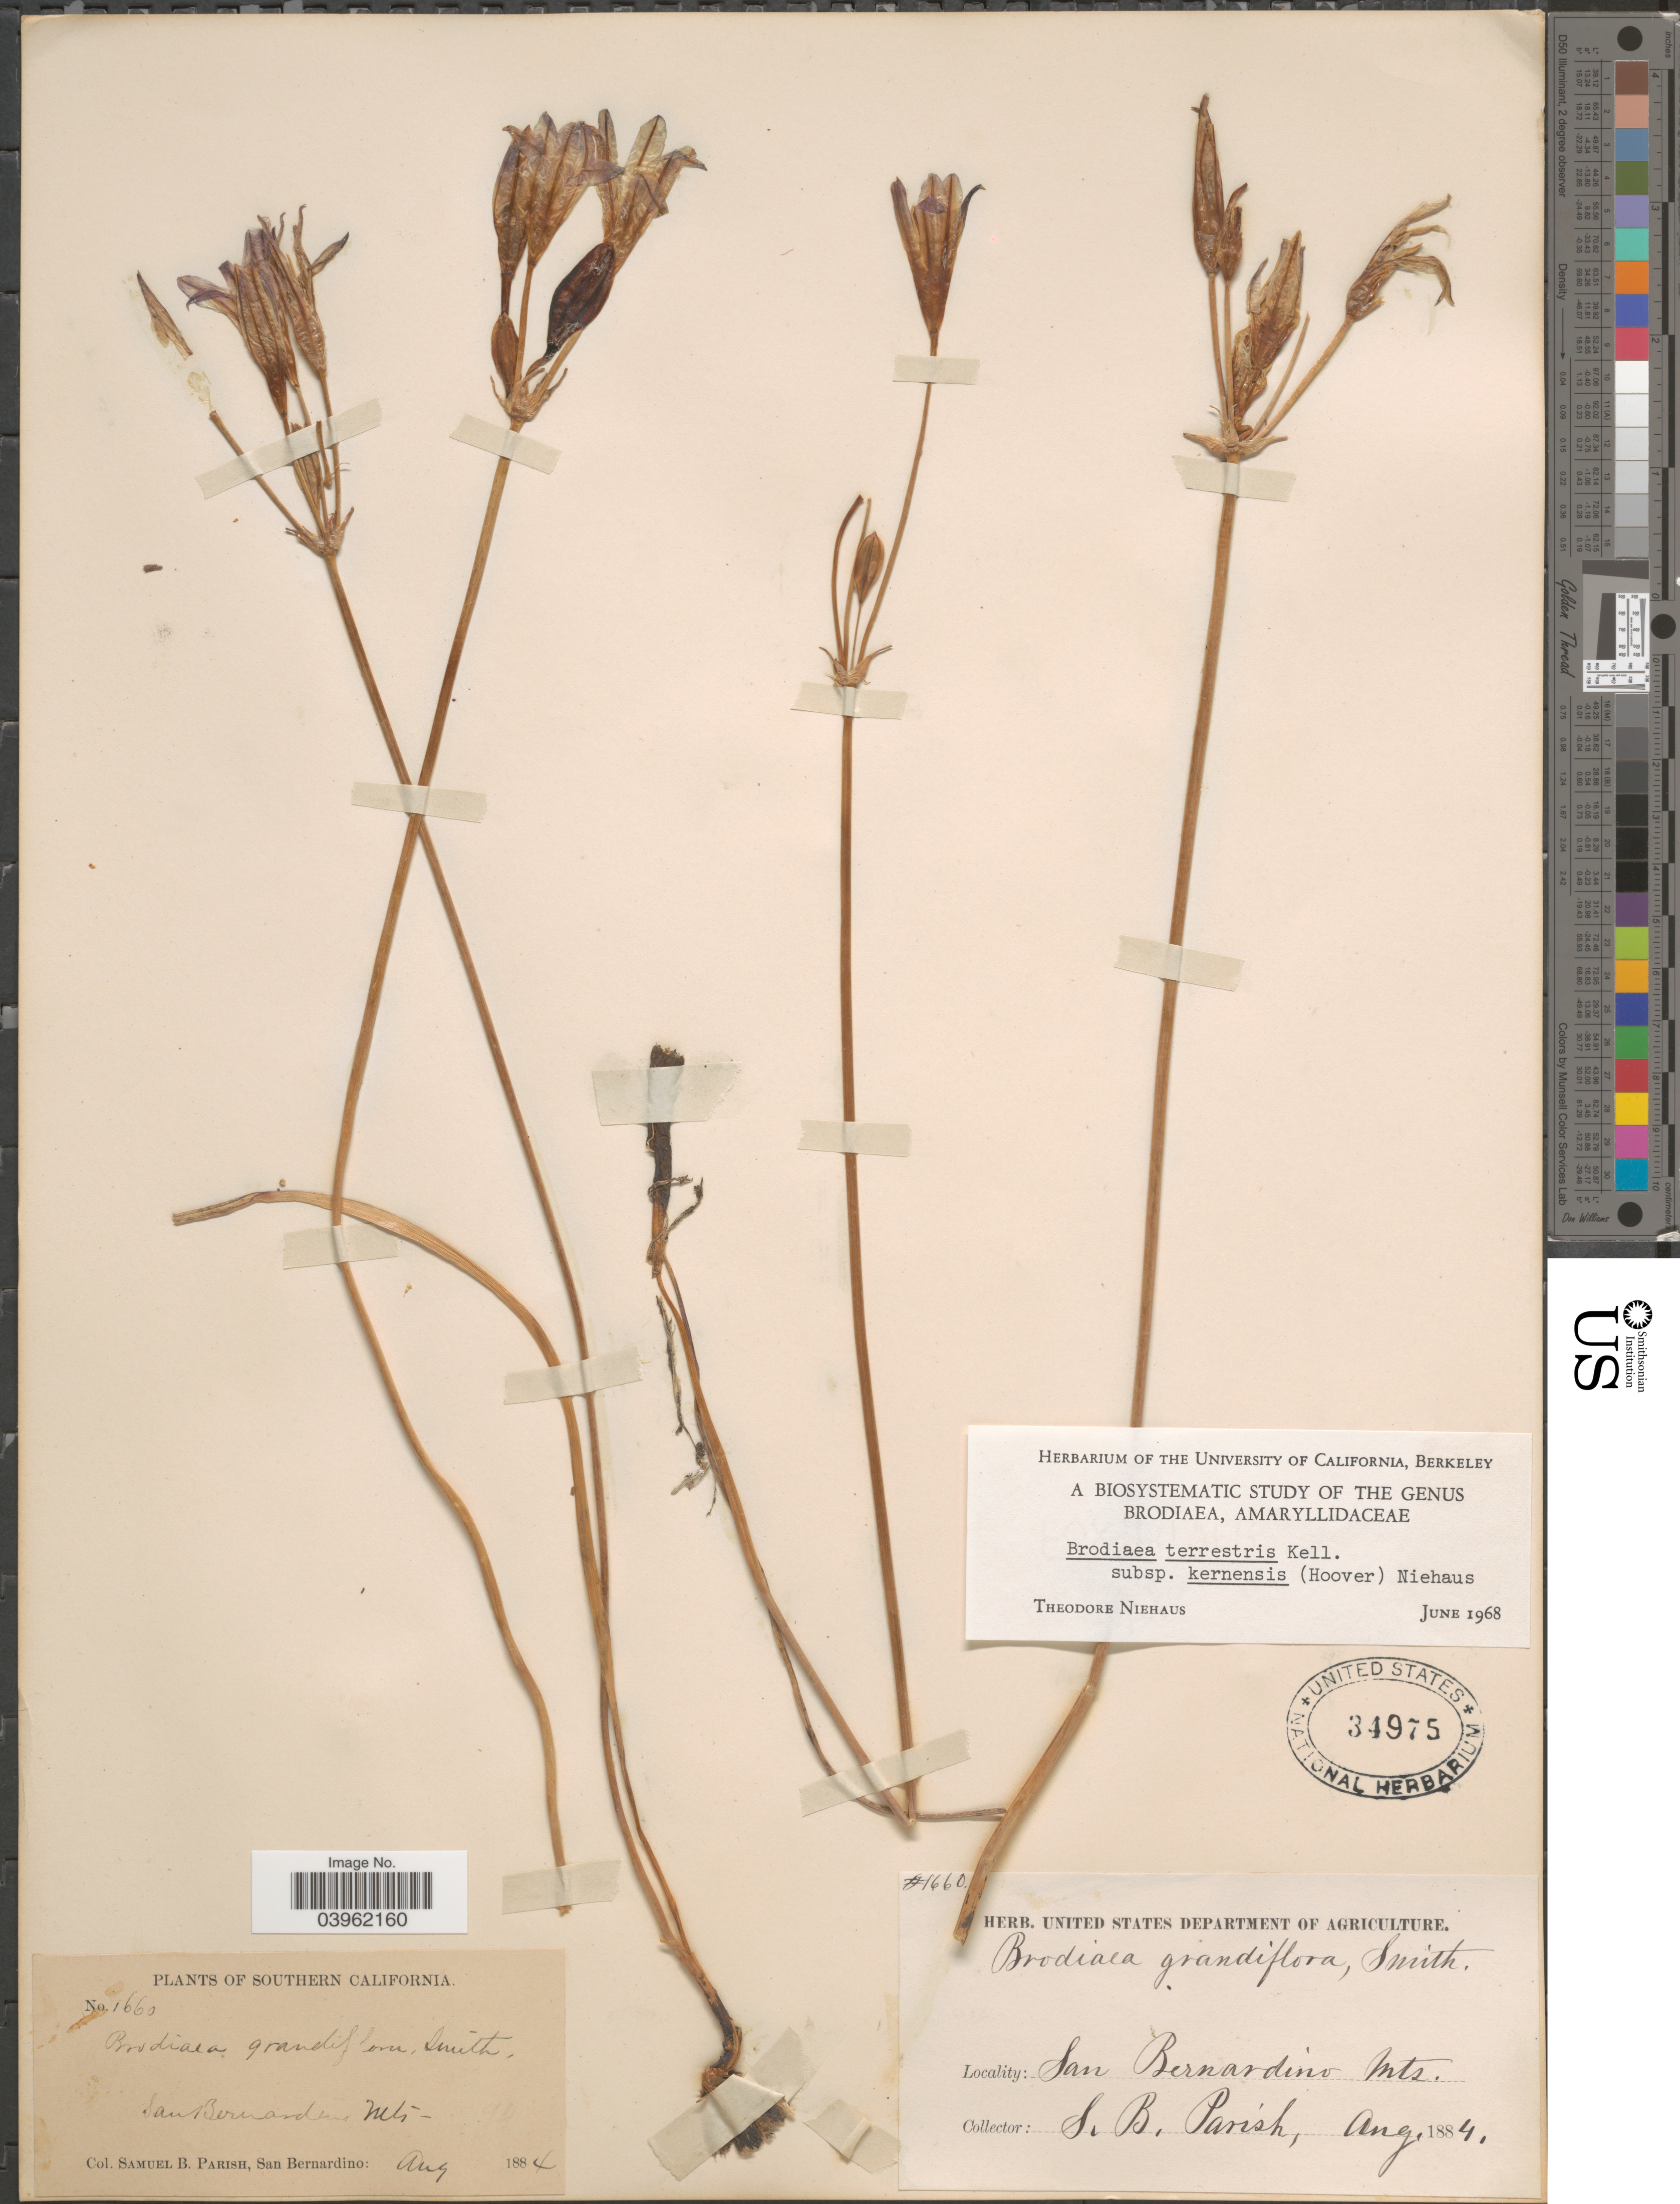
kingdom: Plantae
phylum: Tracheophyta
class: Liliopsida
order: Asparagales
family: Asparagaceae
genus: Brodiaea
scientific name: Brodiaea terrestris subsp. kernensis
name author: (Hoover) T.F. Niehaus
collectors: S. B. Parish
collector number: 1660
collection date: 1884-08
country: United States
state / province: California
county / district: San Bernardino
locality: Southern California. San Bernardino Mts.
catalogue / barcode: US 34975